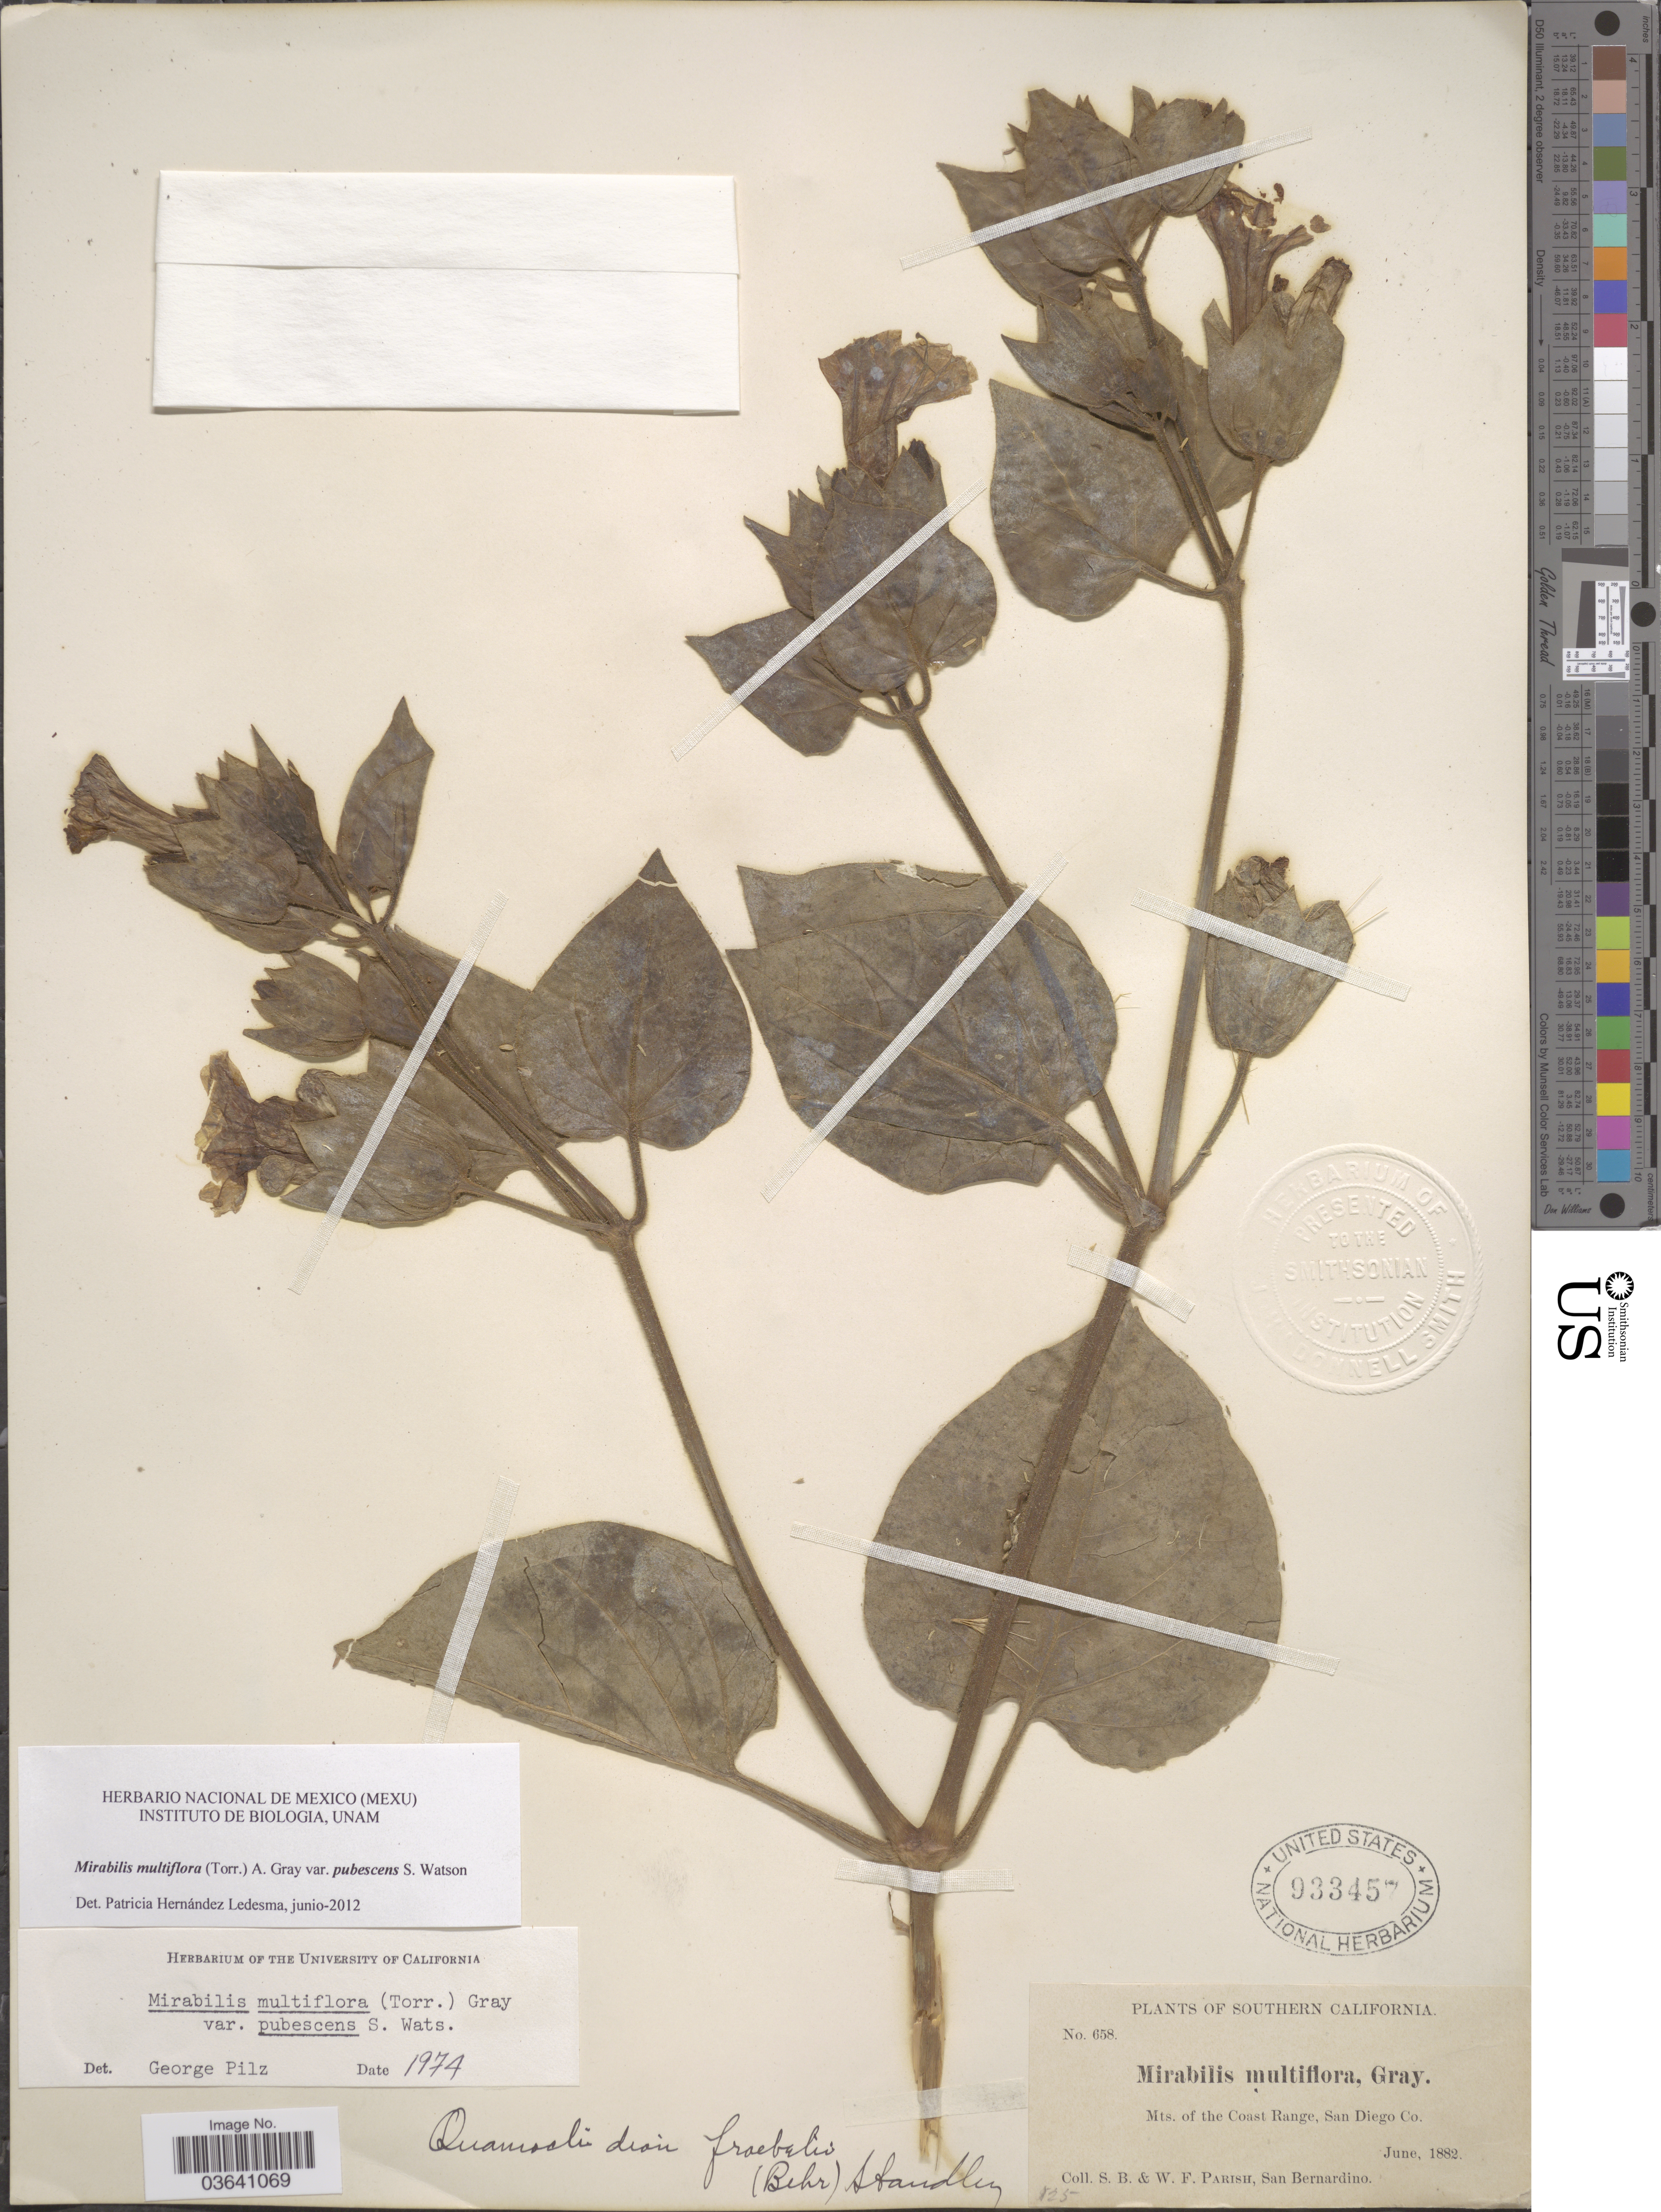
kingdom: Plantae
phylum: Tracheophyta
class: Magnoliopsida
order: Caryophyllales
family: Nyctaginaceae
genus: Mirabilis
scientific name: Mirabilis multiflora var. pubescens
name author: (Torr.) A. Gray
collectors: S. B. Parish & W. F. Parish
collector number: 658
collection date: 1882-06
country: United States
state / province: California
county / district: San Diego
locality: Southern California. Mts. of the Coast Range, San Diego Co.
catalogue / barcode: US 933457